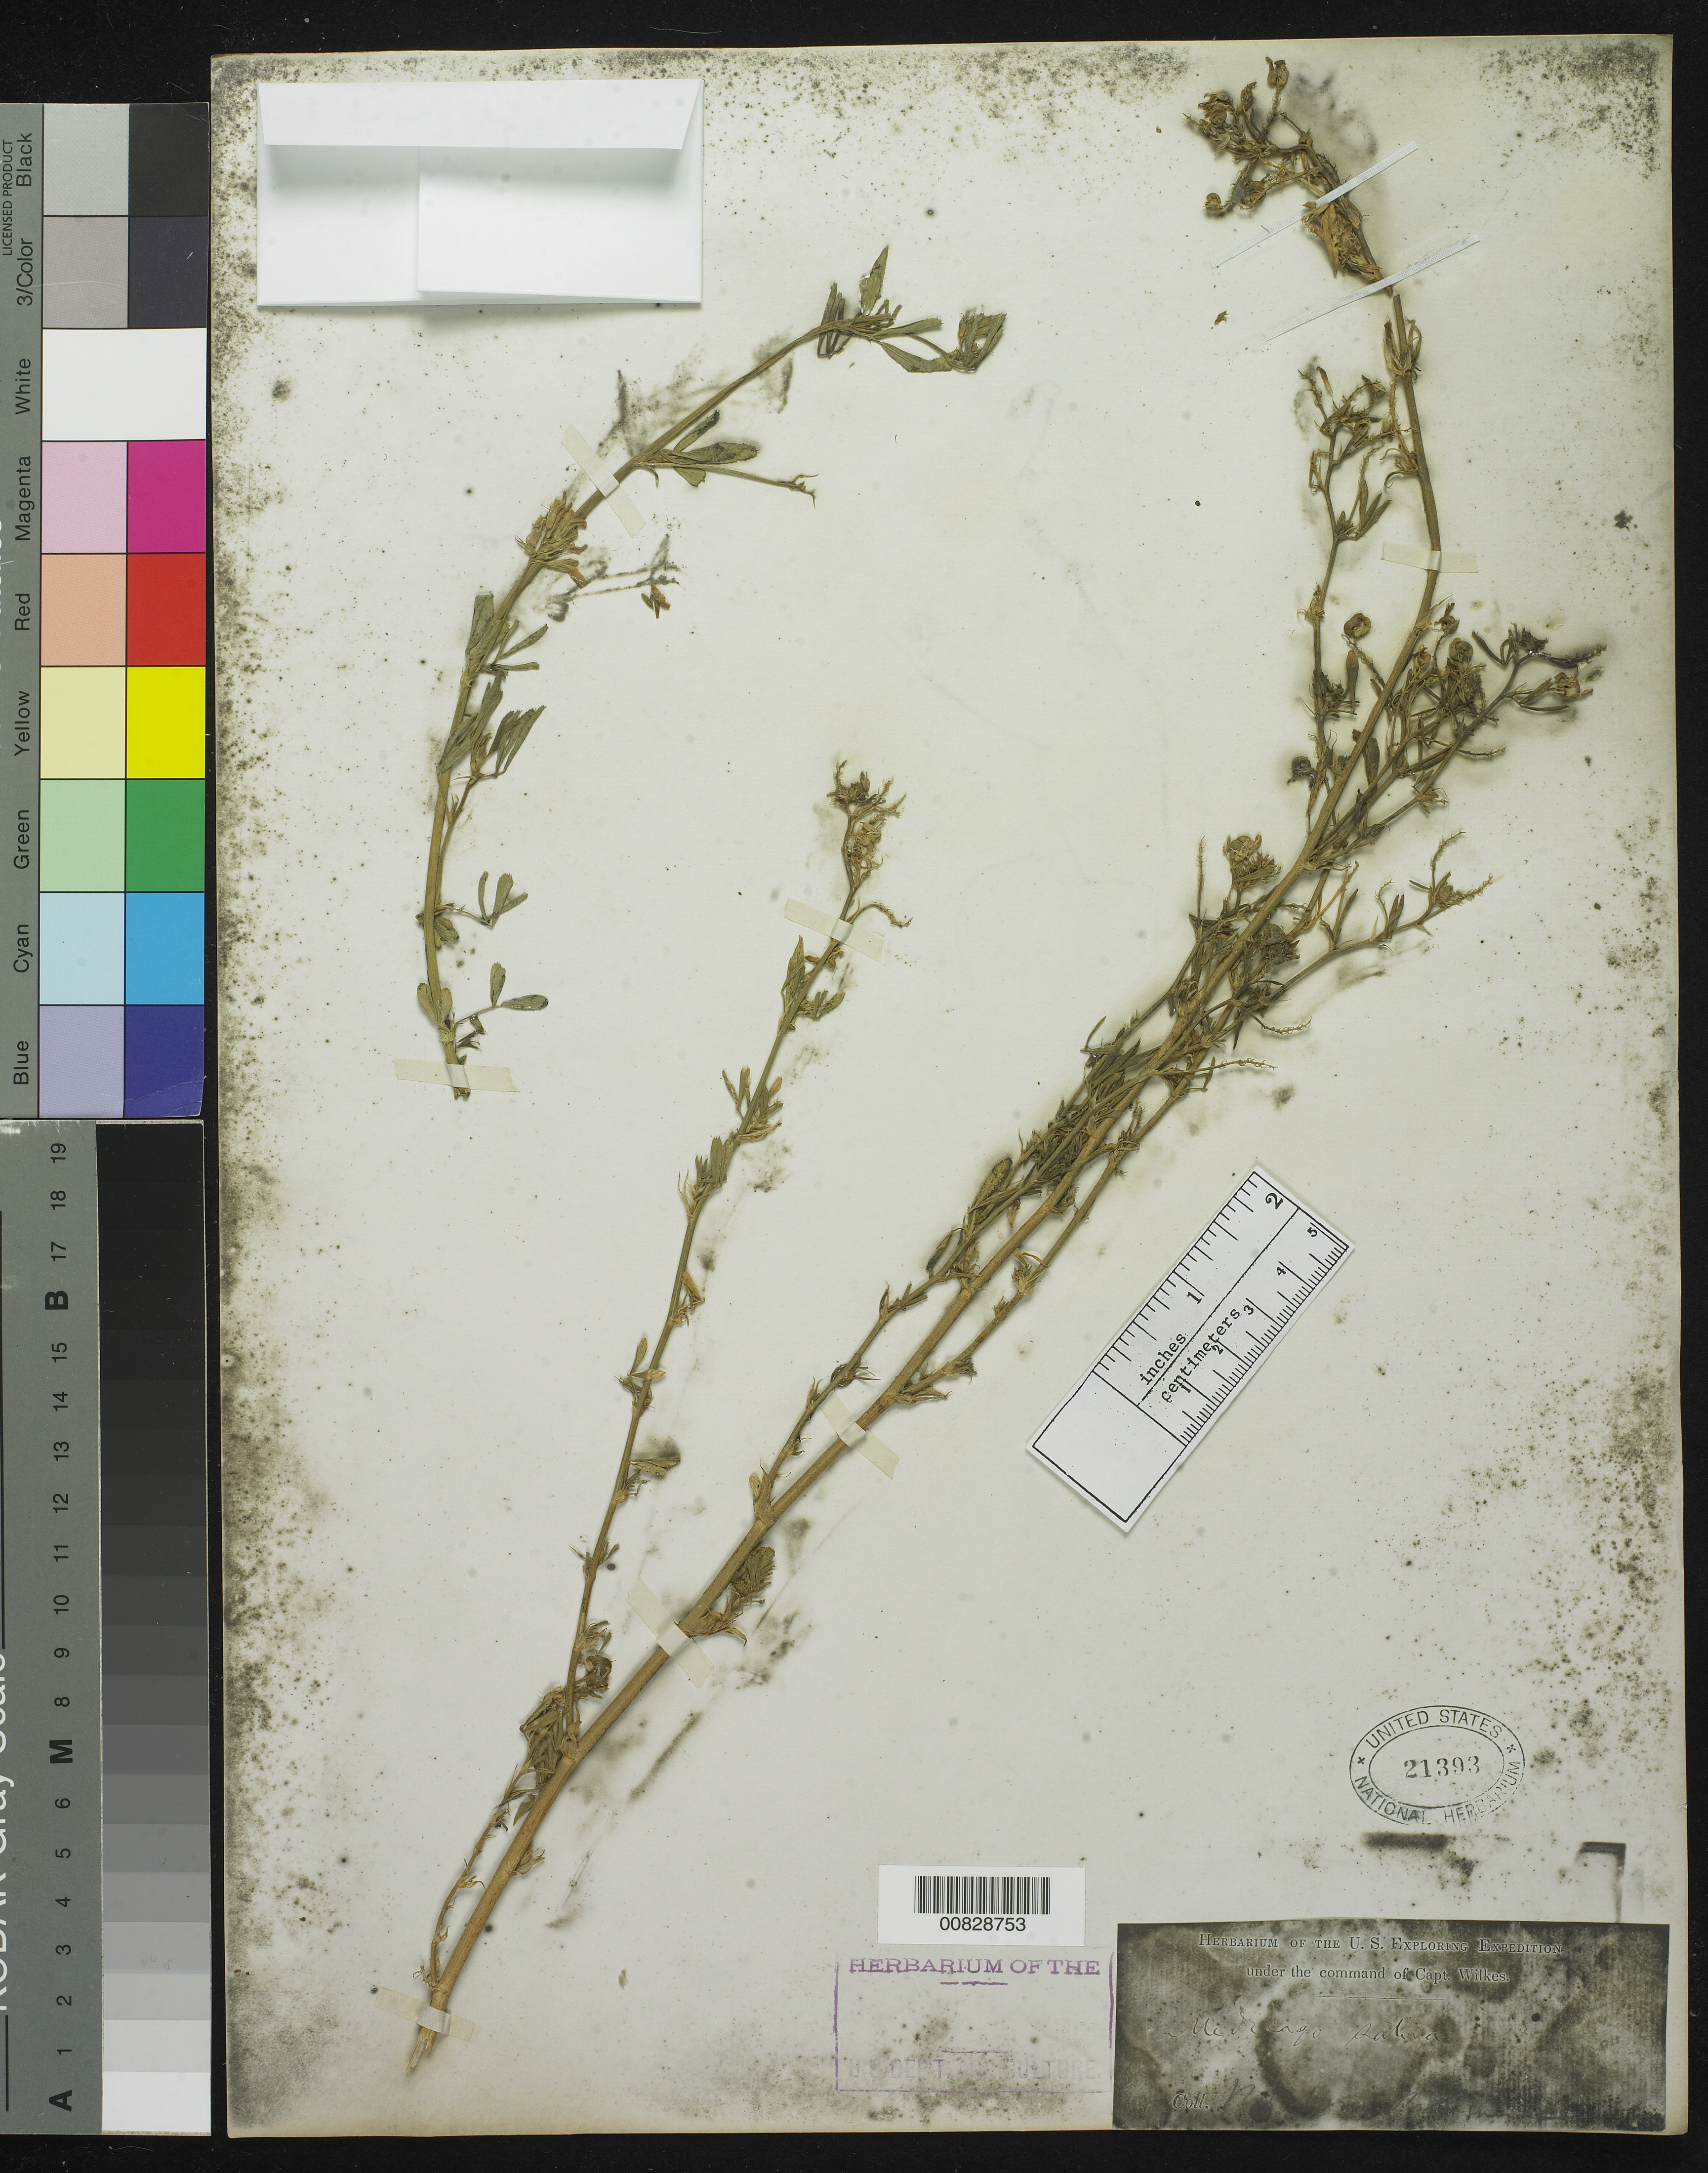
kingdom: Plantae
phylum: Tracheophyta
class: Magnoliopsida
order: Fabales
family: Fabaceae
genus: Medicago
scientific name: Medicago sativa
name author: L.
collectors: Wilkes Explor. Exped.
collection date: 1838/1842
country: Argentina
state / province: Rio Negro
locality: Rio Negro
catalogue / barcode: US 21393